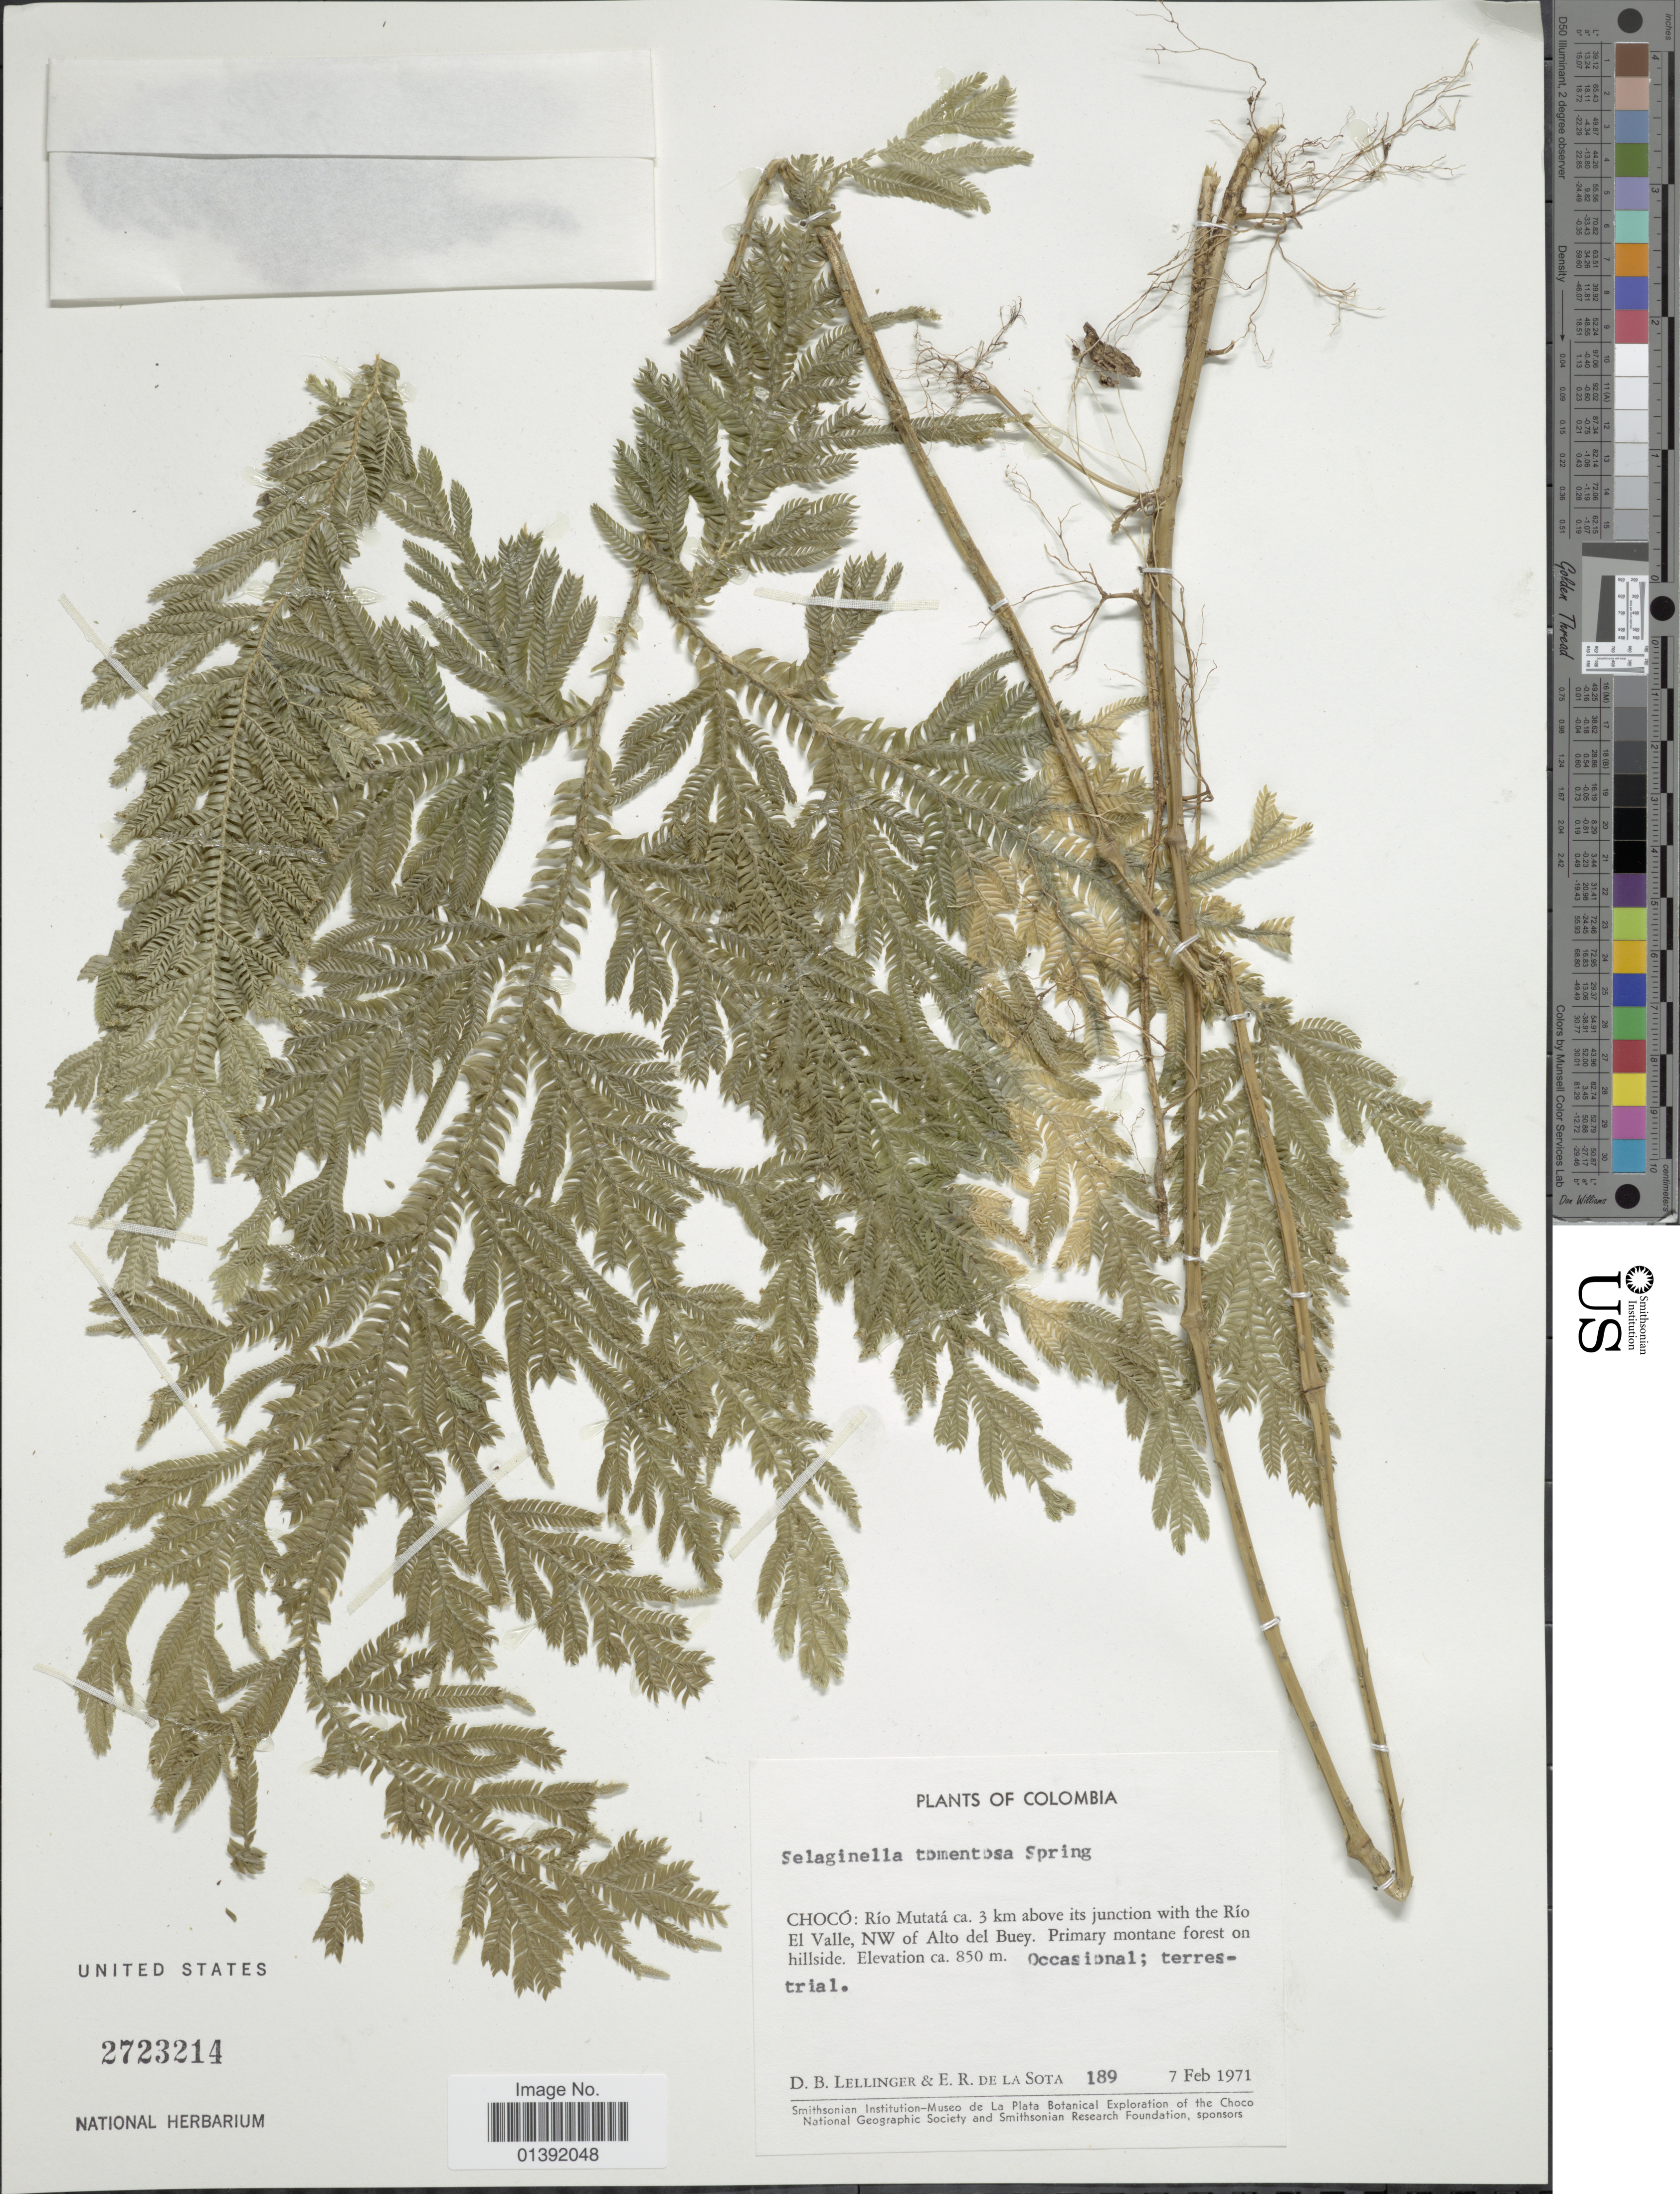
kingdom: Plantae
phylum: Tracheophyta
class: Lycopodiopsida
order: Selaginellales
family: Selaginellaceae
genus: Selaginella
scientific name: Selaginella tomentosa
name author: Spring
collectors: D. B. Lellinger & E. R. de la Sota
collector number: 189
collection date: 1971-02-07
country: Colombia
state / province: Chocó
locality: Rio Mutata, ca. 3 km above its junction with the Rio El Valle, NW of Alto del Buey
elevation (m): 850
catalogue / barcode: US 2723214